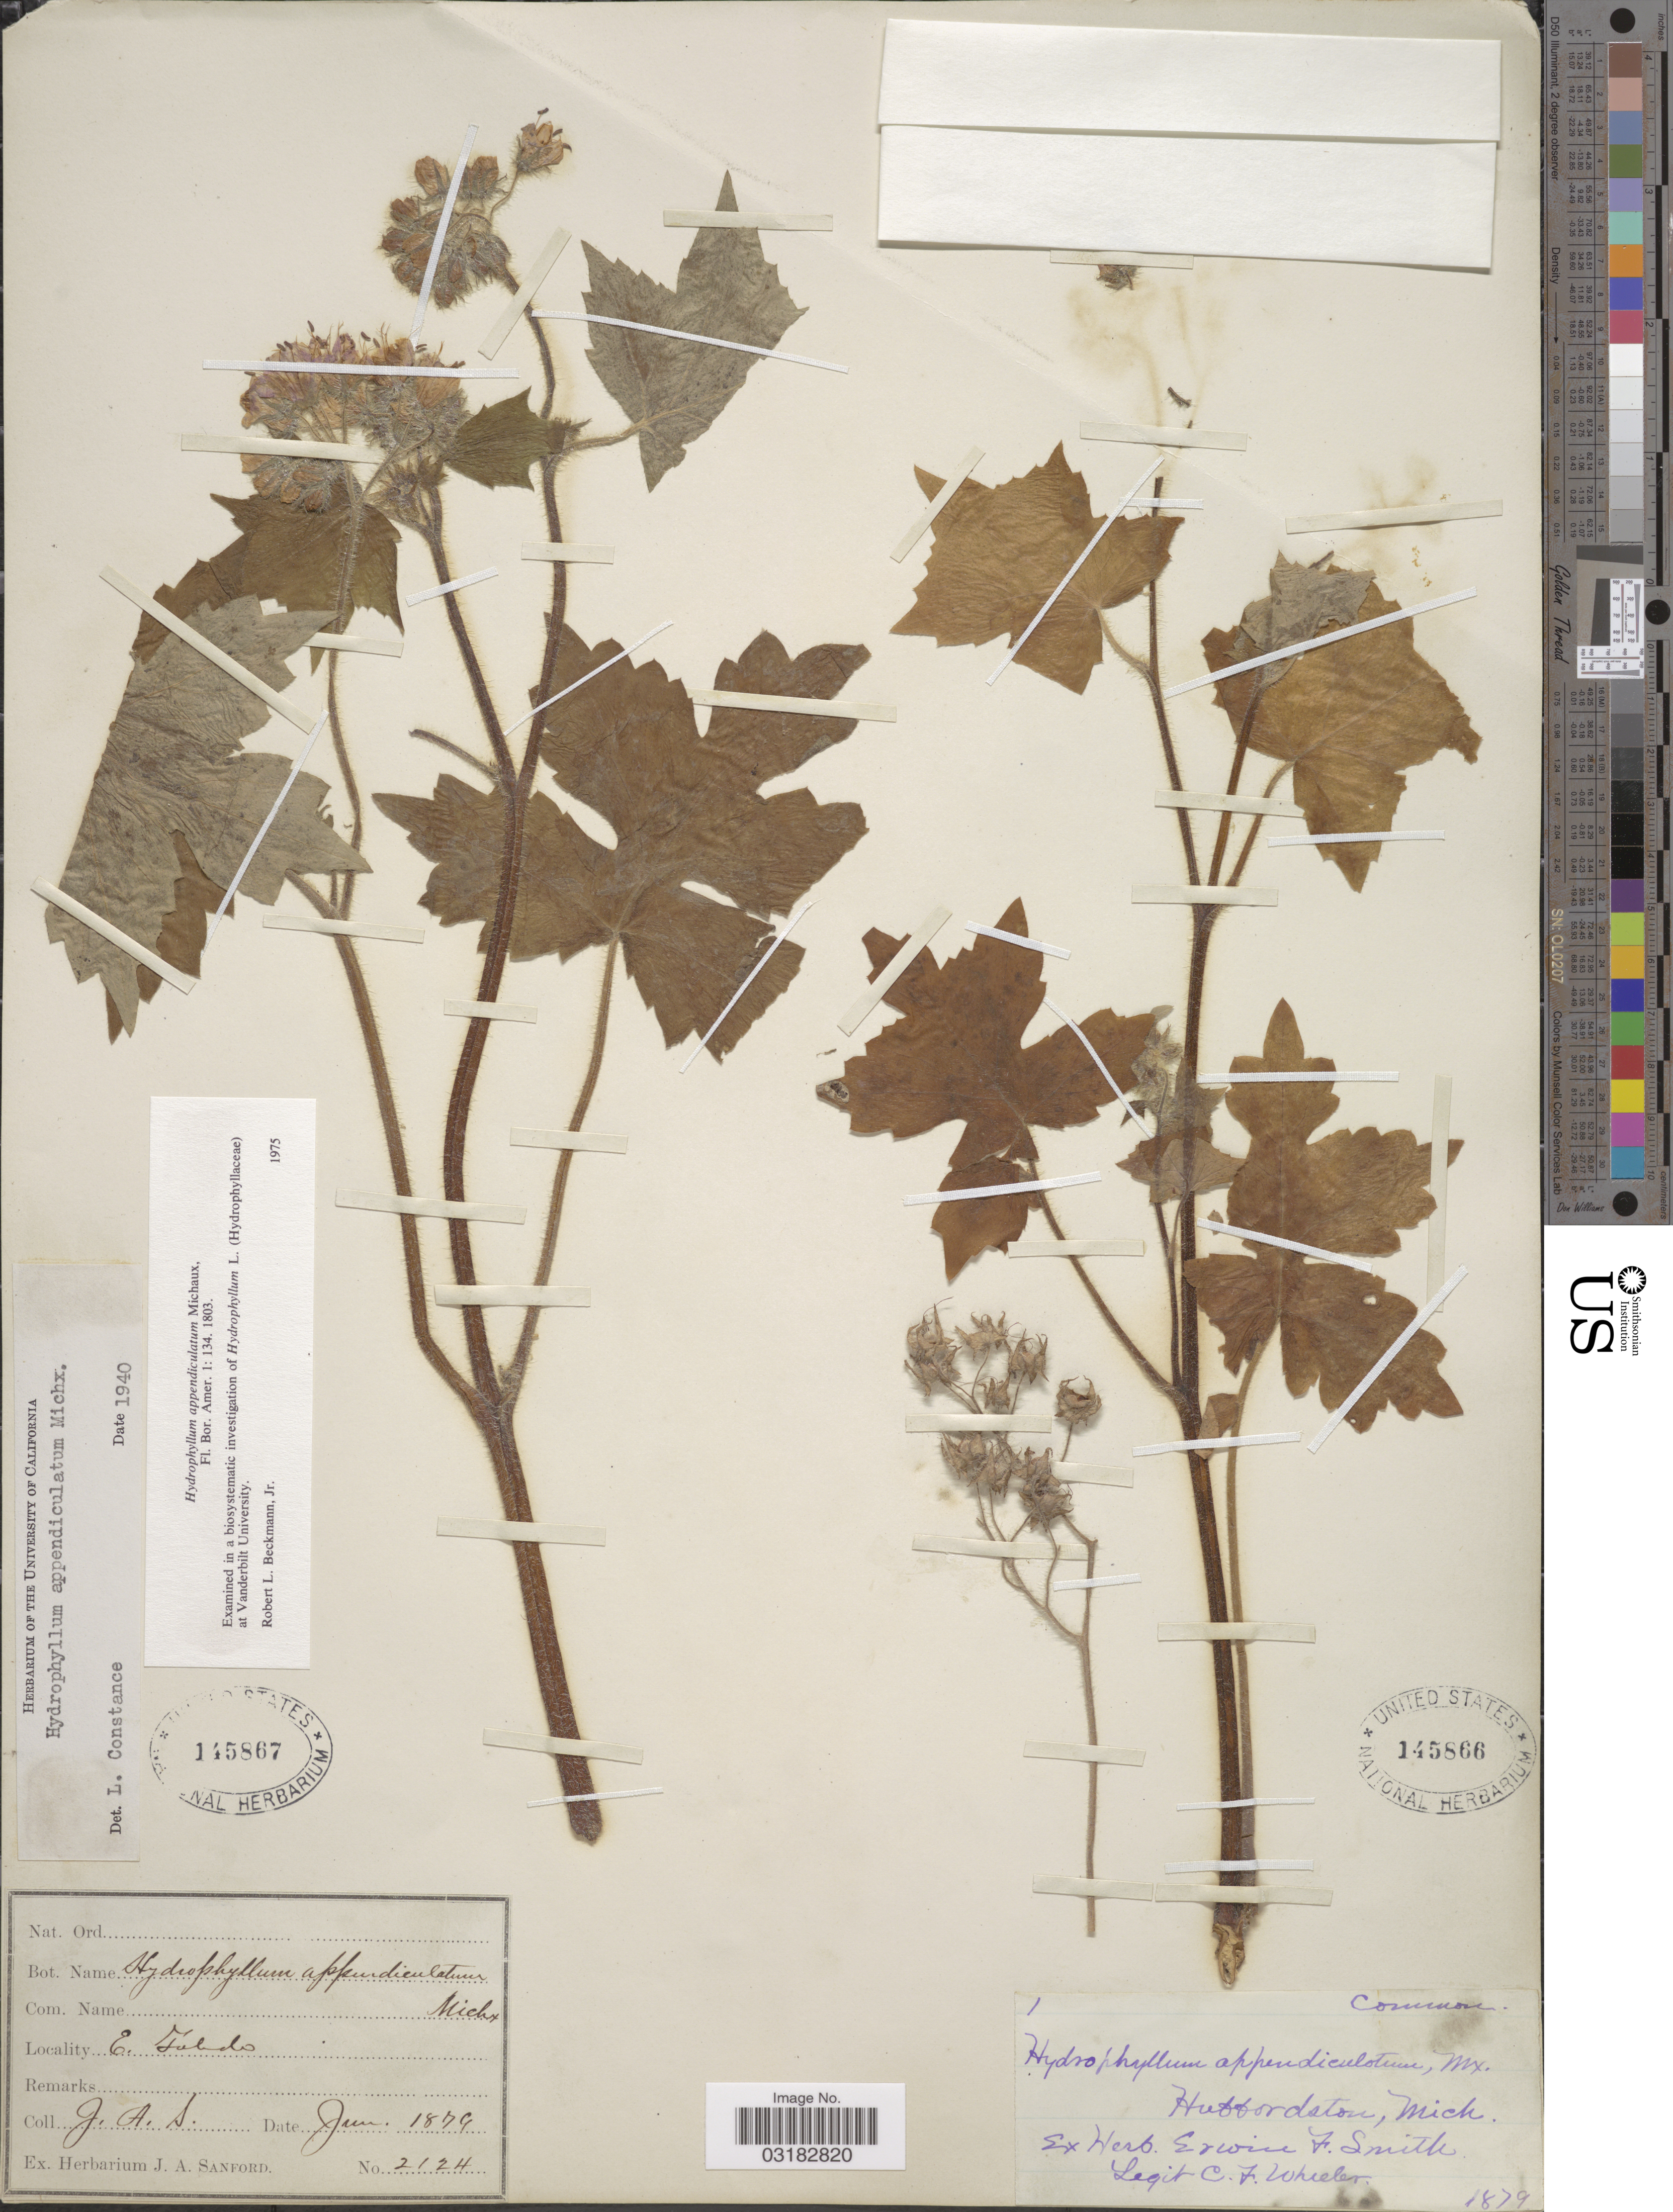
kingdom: Plantae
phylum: Tracheophyta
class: Magnoliopsida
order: Boraginales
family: Hydrophyllaceae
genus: Hydrophyllum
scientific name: Hydrophyllum appendiculatum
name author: Michx.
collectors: J. Sanford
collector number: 2124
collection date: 1879-06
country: United States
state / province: Michigan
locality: E. Tukdo.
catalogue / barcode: US 145867-2